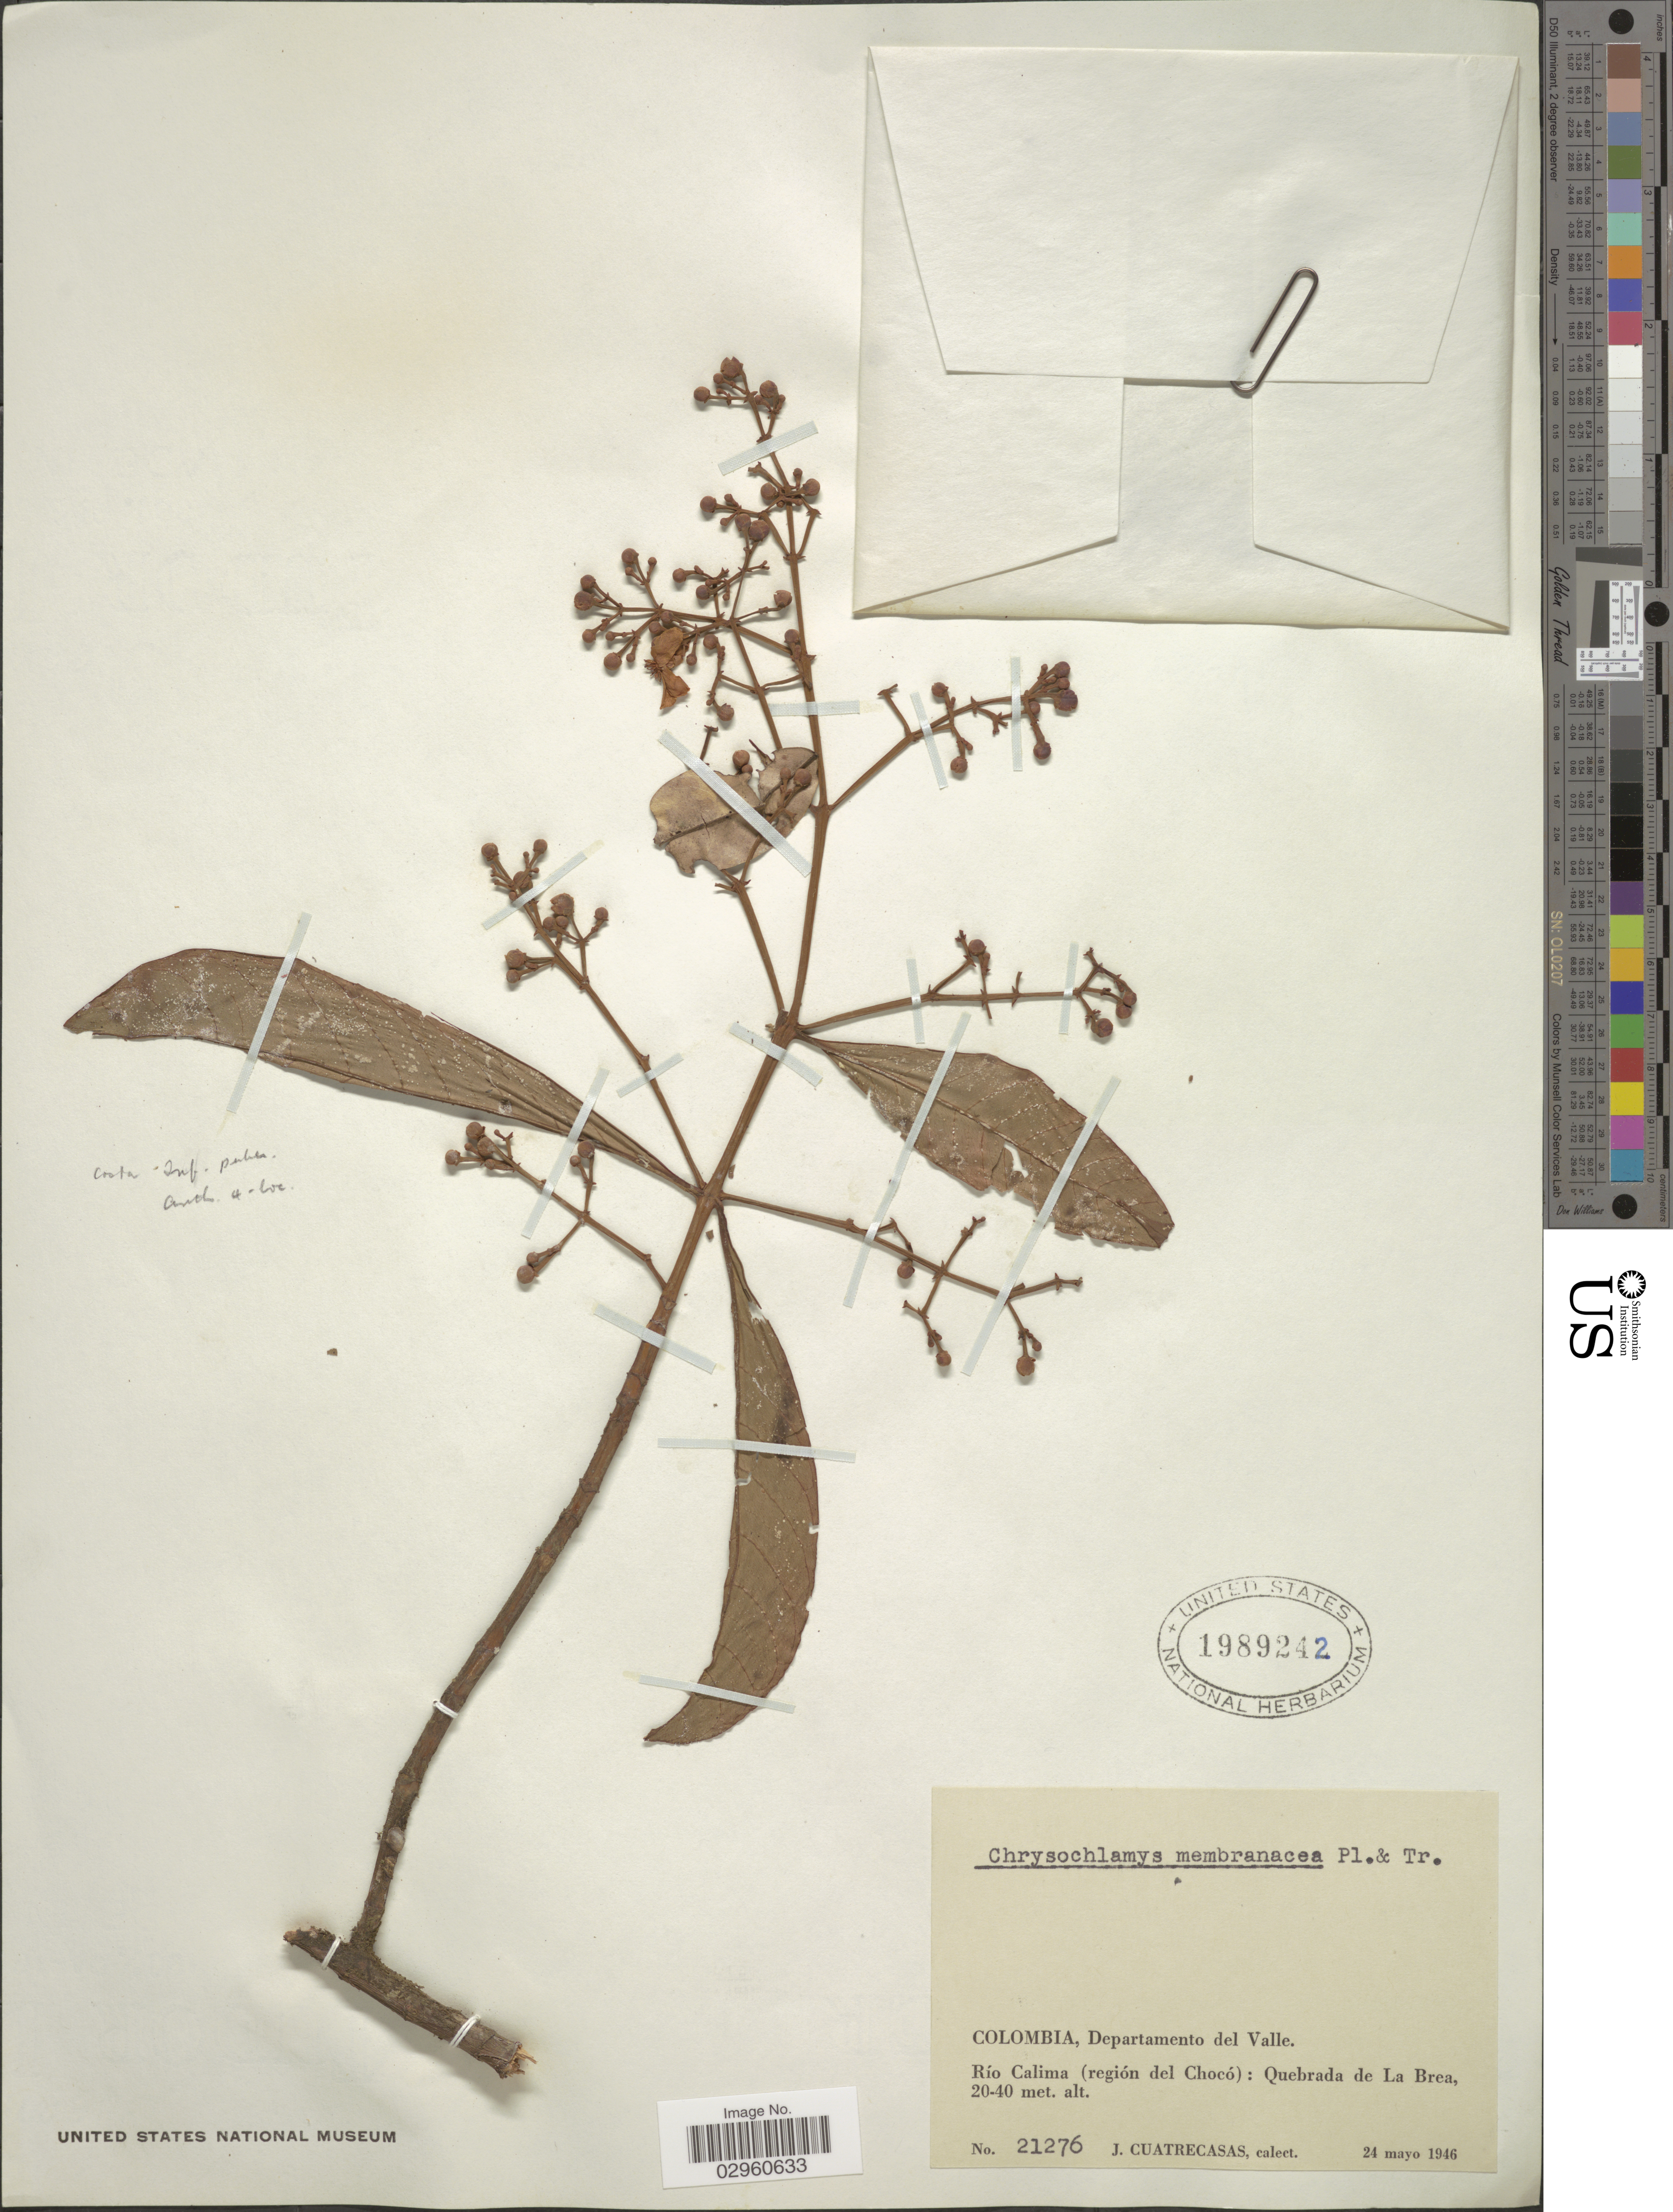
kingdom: Plantae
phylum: Tracheophyta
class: Magnoliopsida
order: Malpighiales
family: Clusiaceae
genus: Chrysochlamys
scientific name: Chrysochlamys membranacea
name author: Planch. & Triana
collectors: J. Cuatrecasas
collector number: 21276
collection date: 1946-05-24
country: Colombia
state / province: Valle del Cauca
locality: Departamento del Valle. Río Calima (región del Chocó): Quebrada de La Brea.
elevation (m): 20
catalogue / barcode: US 1989242